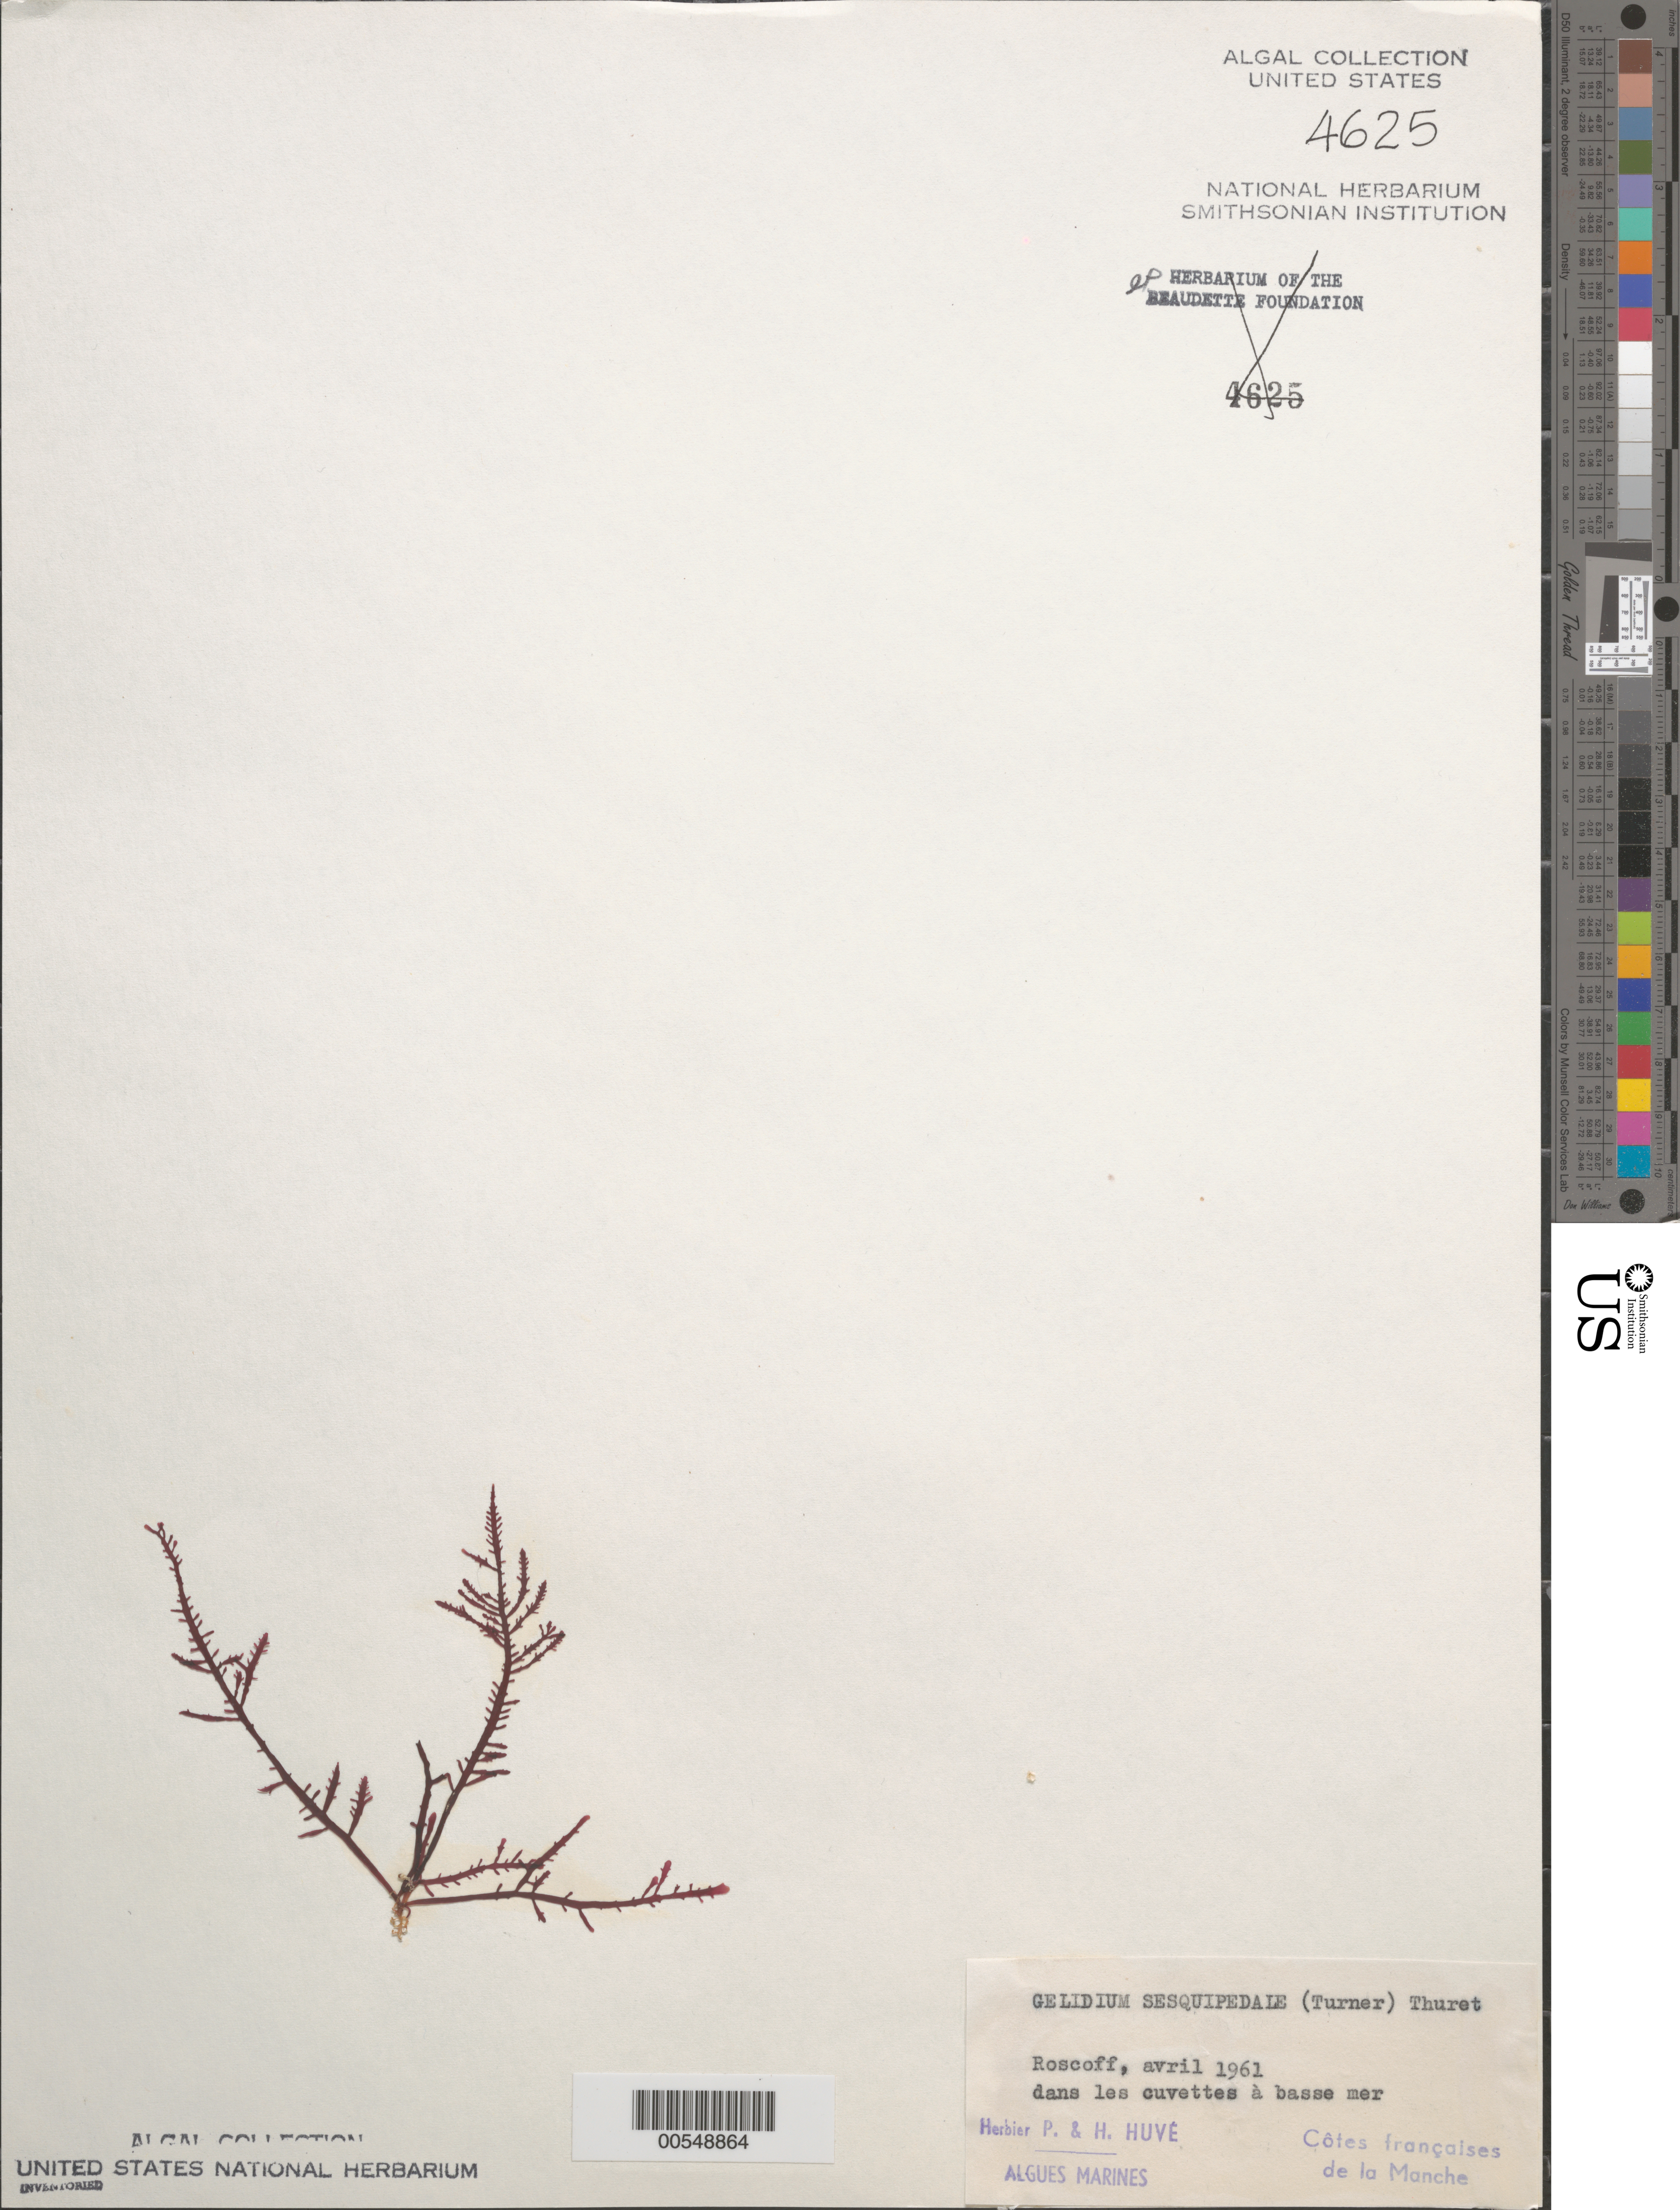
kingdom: Plantae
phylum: Rhodophyta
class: Florideophyceae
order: Gelidiales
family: Gelidiaceae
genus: Gelidium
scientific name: Gelidium corneum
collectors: P. Huve & H. Huve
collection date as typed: Apr 1961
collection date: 1961-04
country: France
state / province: Bretagne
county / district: Finistère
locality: Roscoff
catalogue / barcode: US 4625